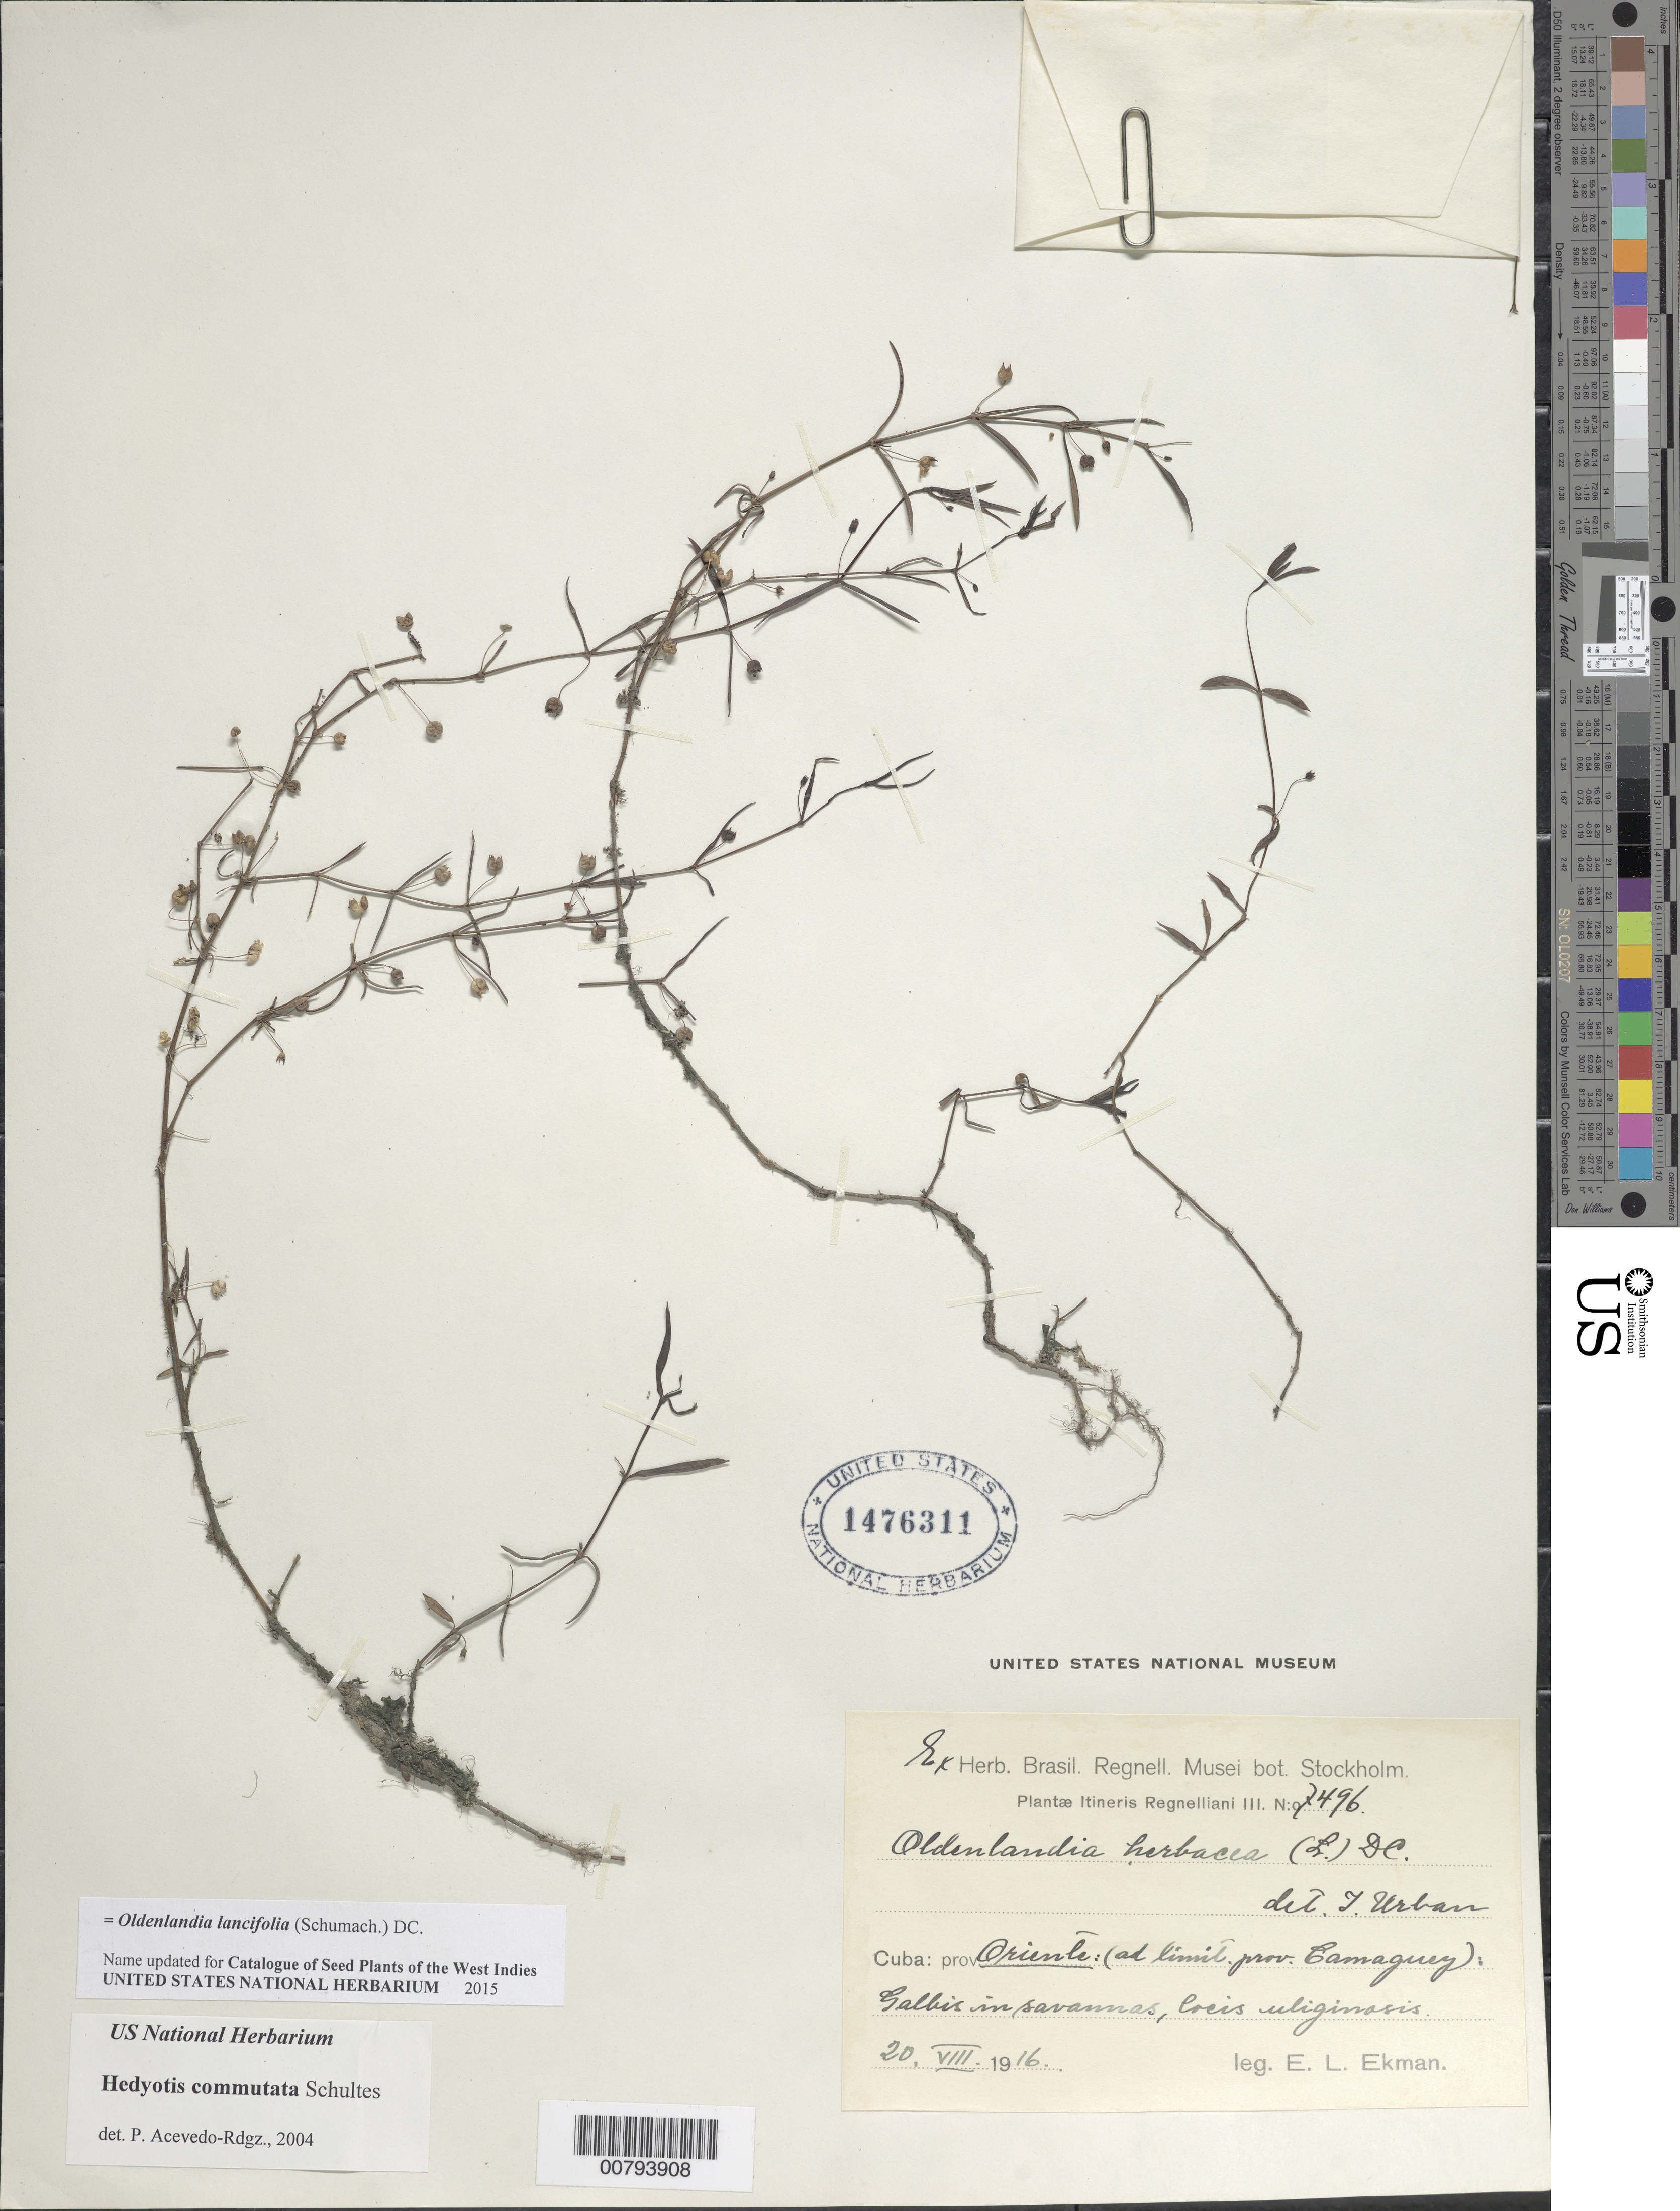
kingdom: Plantae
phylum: Tracheophyta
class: Magnoliopsida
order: Gentianales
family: Rubiaceae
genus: Oldenlandia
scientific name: Oldenlandia uniflora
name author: L.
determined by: Acevedo-Rodríguez, P., (BOT), Smithsonian Institution - National Museum of Natural History (UNITED STATES)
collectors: E. L. Ekman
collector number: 7496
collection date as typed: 20 Aug 1916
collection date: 1916-08-20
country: Cuba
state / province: Oriente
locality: ad limit. Prov. Camaguey. Galbis in savanna,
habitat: Savannas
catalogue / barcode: US 1476311